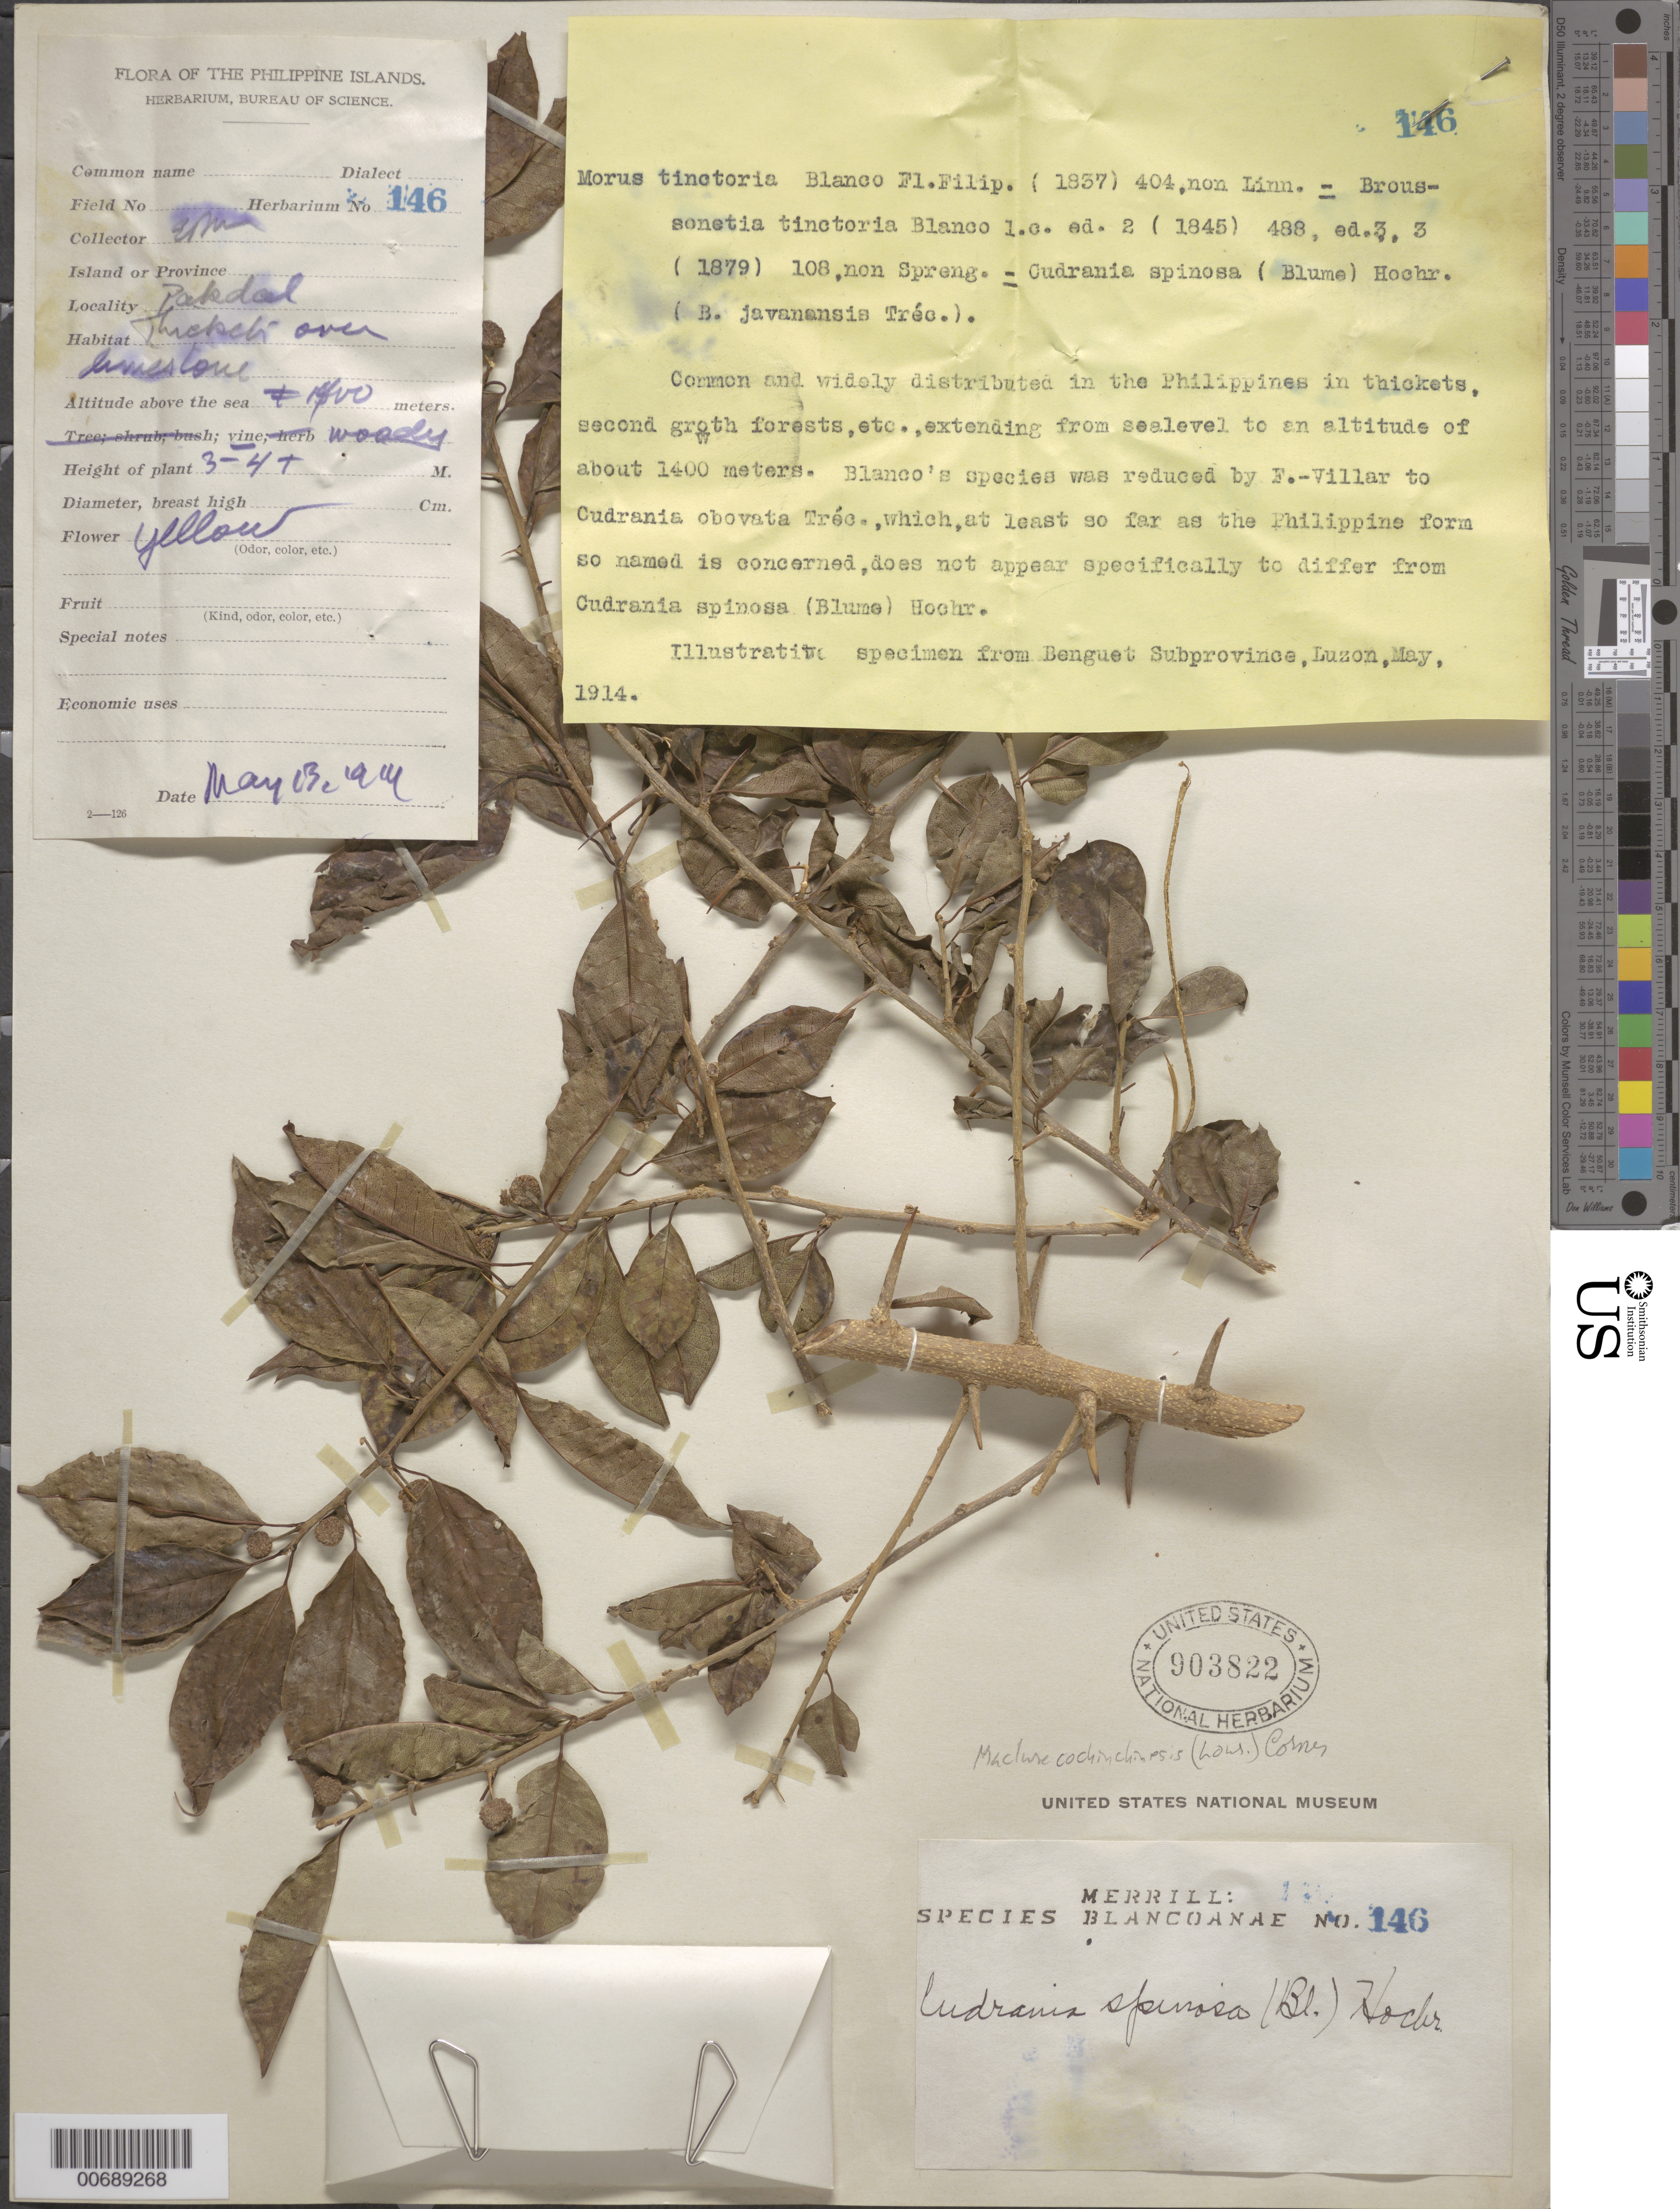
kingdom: Plantae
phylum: Tracheophyta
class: Magnoliopsida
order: Rosales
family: Moraceae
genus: Maclura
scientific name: Maclura cochinchinensis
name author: (Lour.) Corner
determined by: Strong, Mark T., (BOT), Smithsonian Institution - National Museum of Natural History (UNITED STATES)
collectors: E. D. Merrill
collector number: Sp. Blancoan. 0146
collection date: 1914-05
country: Philippines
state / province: Cordillera (Administrative Region)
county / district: Benguet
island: Luzon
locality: Pakdal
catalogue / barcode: US 903822